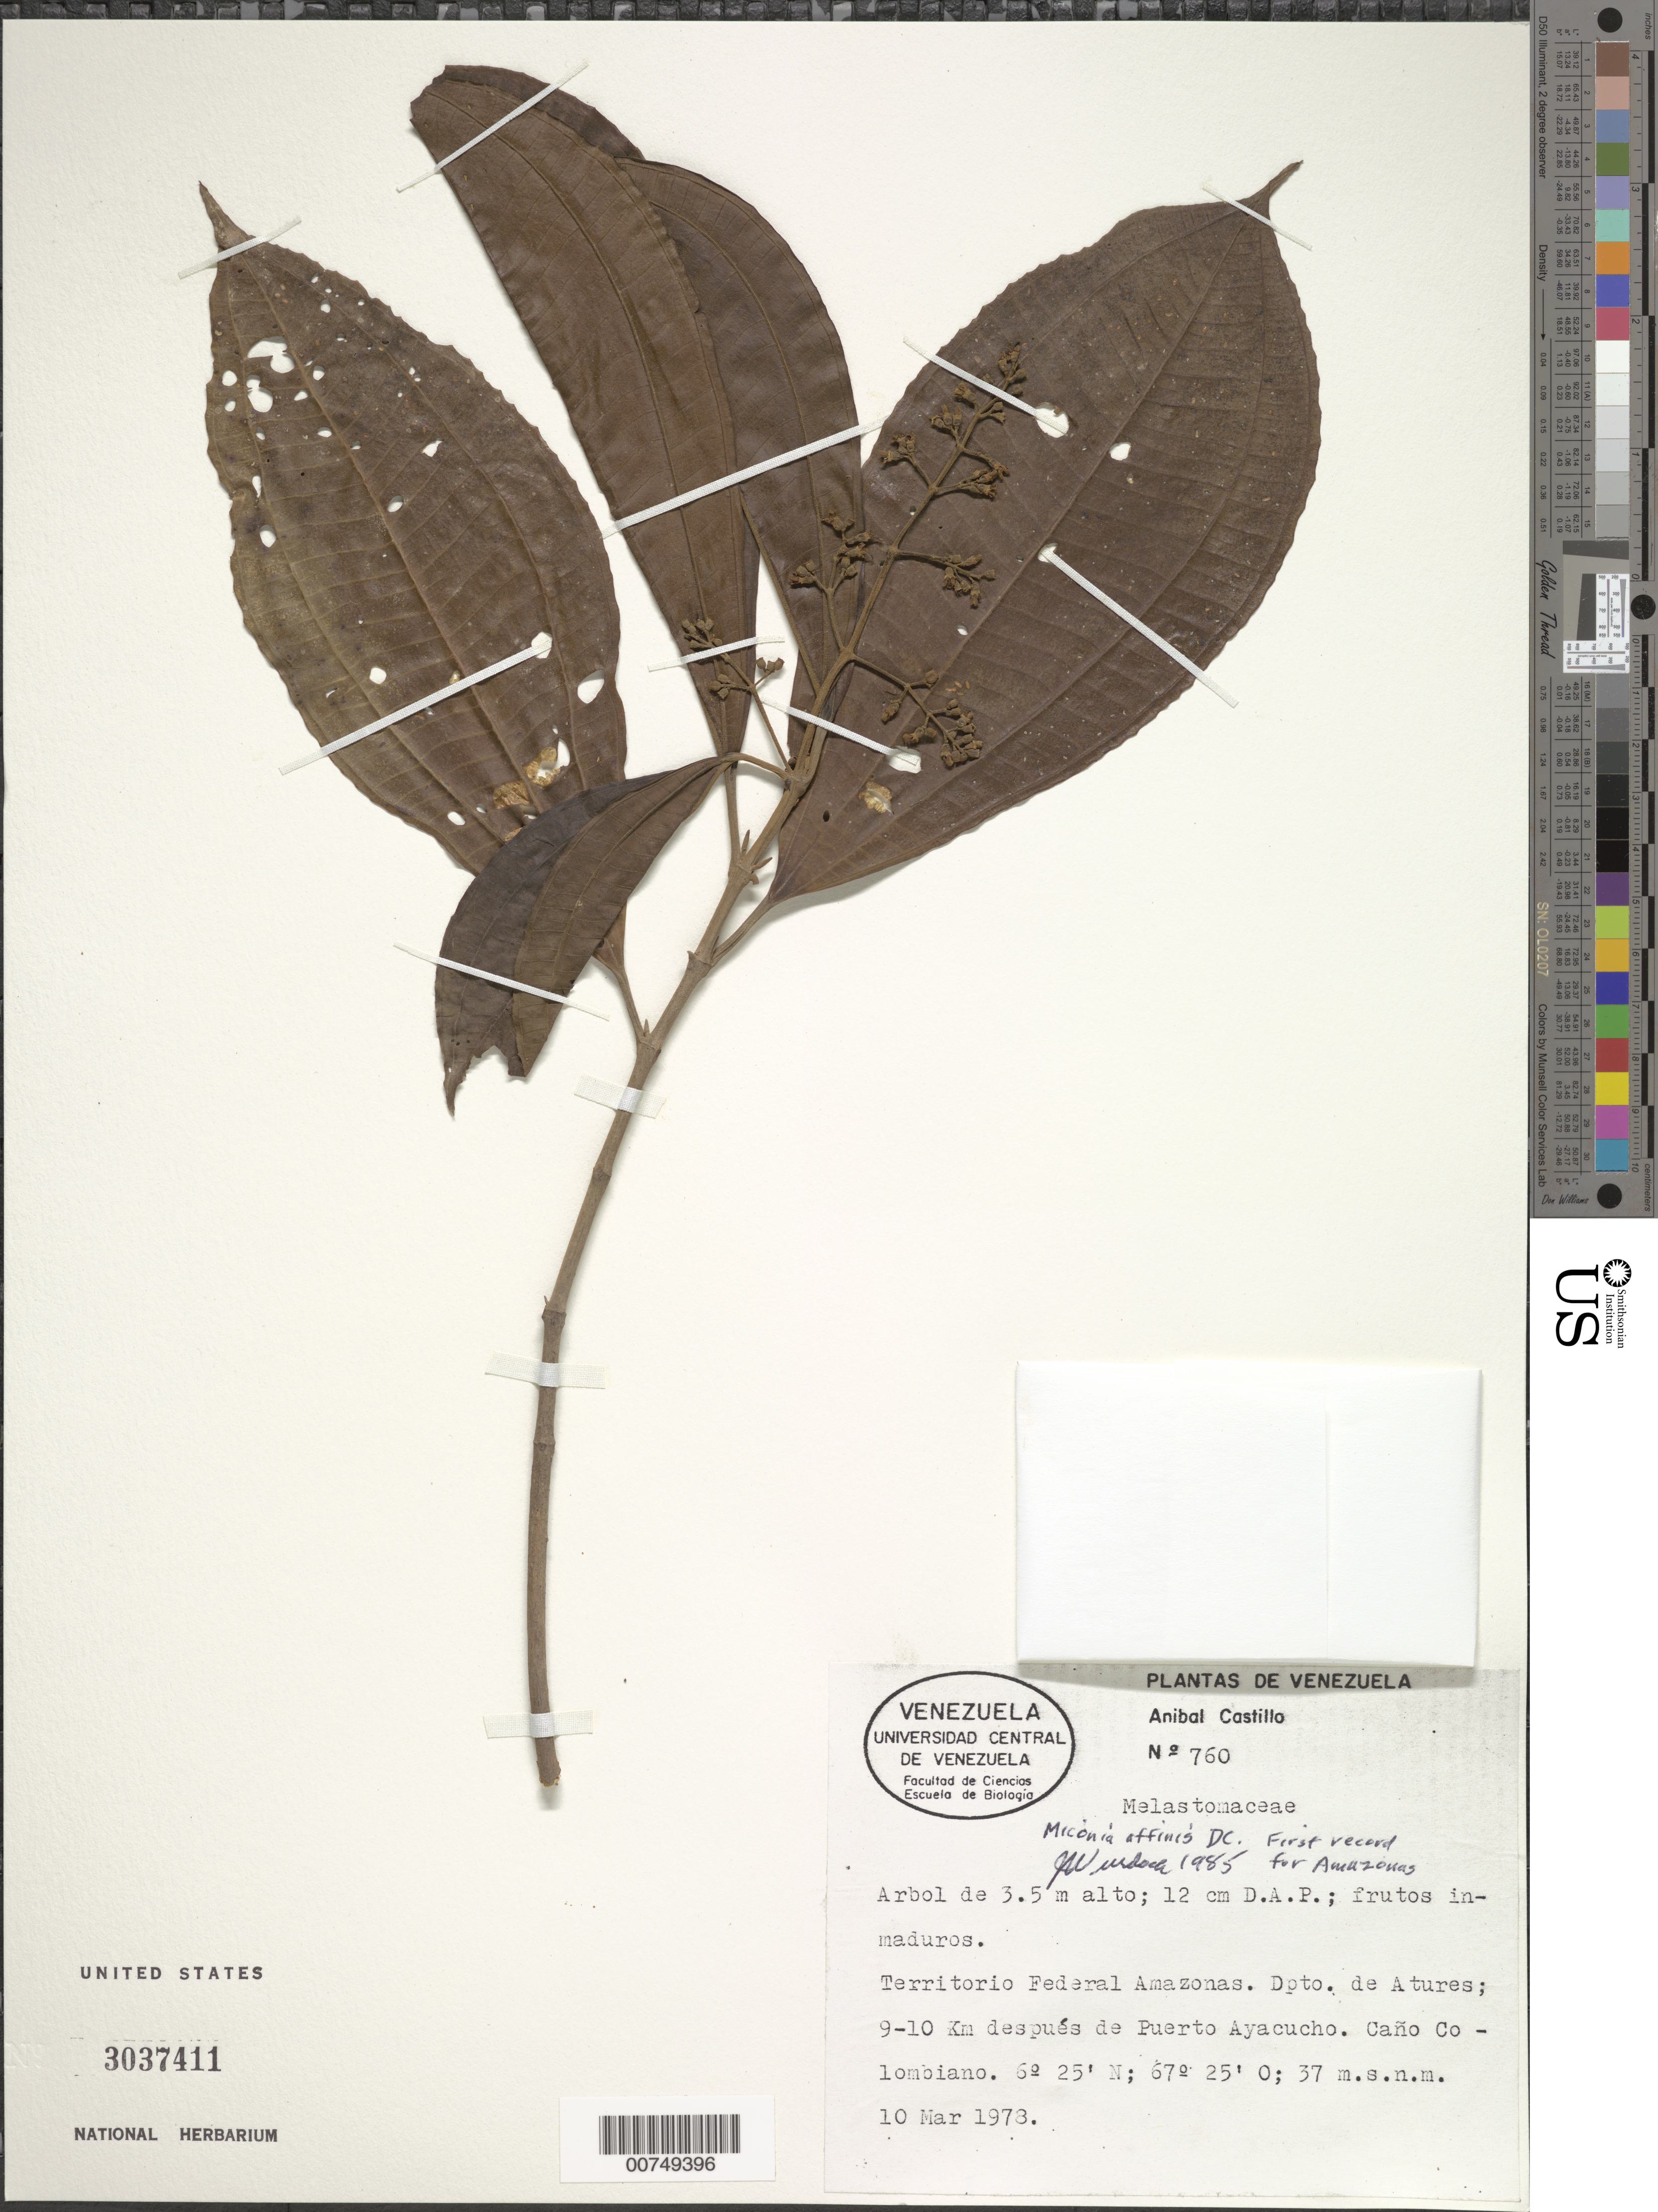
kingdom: Plantae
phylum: Tracheophyta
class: Magnoliopsida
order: Myrtales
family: Melastomataceae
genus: Miconia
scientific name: Miconia affinis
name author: DC.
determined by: Wurdack, John J., (US), US (UNITED STATES)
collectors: A. Castillo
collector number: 760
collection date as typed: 10-Mar-78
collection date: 1978-03-10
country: Venezuela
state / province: Amazonas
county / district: Atures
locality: Puerto Ayacucho, 9-10 km from; Caño Colombiano via La Reforma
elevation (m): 37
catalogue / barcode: US 3037411